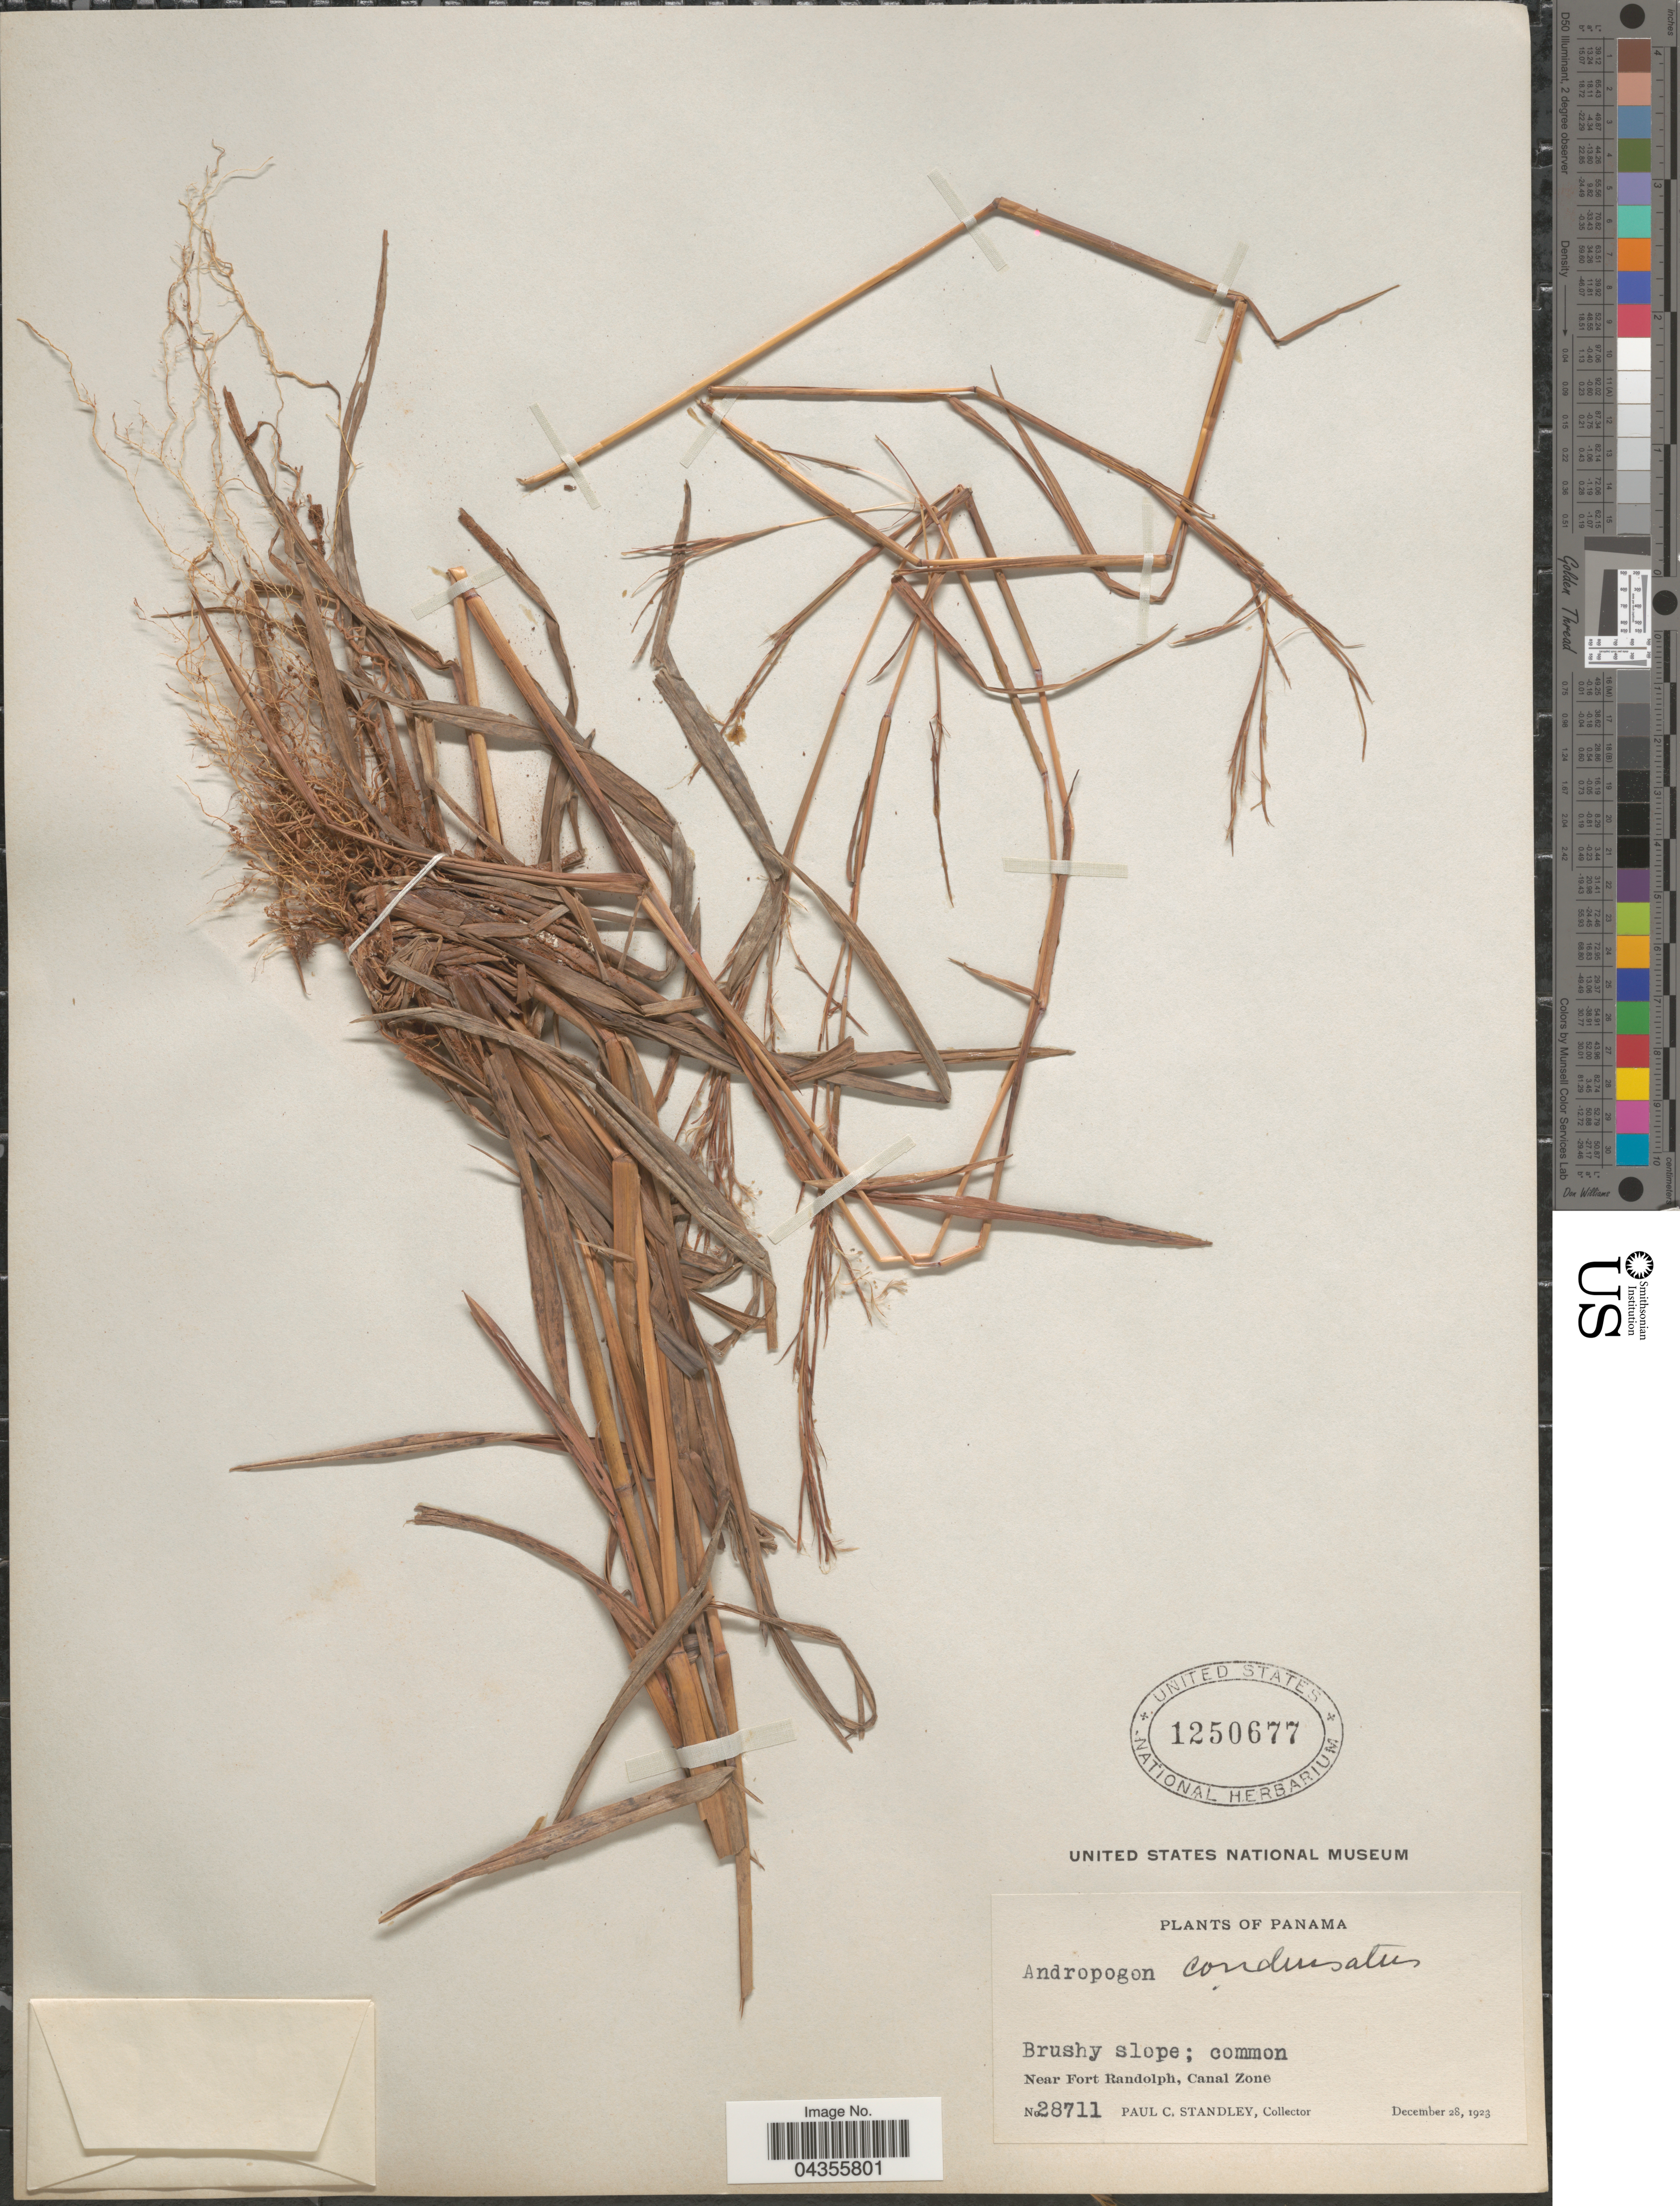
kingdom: Plantae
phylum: Tracheophyta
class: Liliopsida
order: Poales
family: Poaceae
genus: Schizachyrium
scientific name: Schizachyrium condensatum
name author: (Kunth) Nees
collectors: P. C. Standley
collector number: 28711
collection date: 1923-12-28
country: Panama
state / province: Colón / Panamá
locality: Brushy slope; common. Near Fort Randolph, Canal Zone.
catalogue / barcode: US 1250677